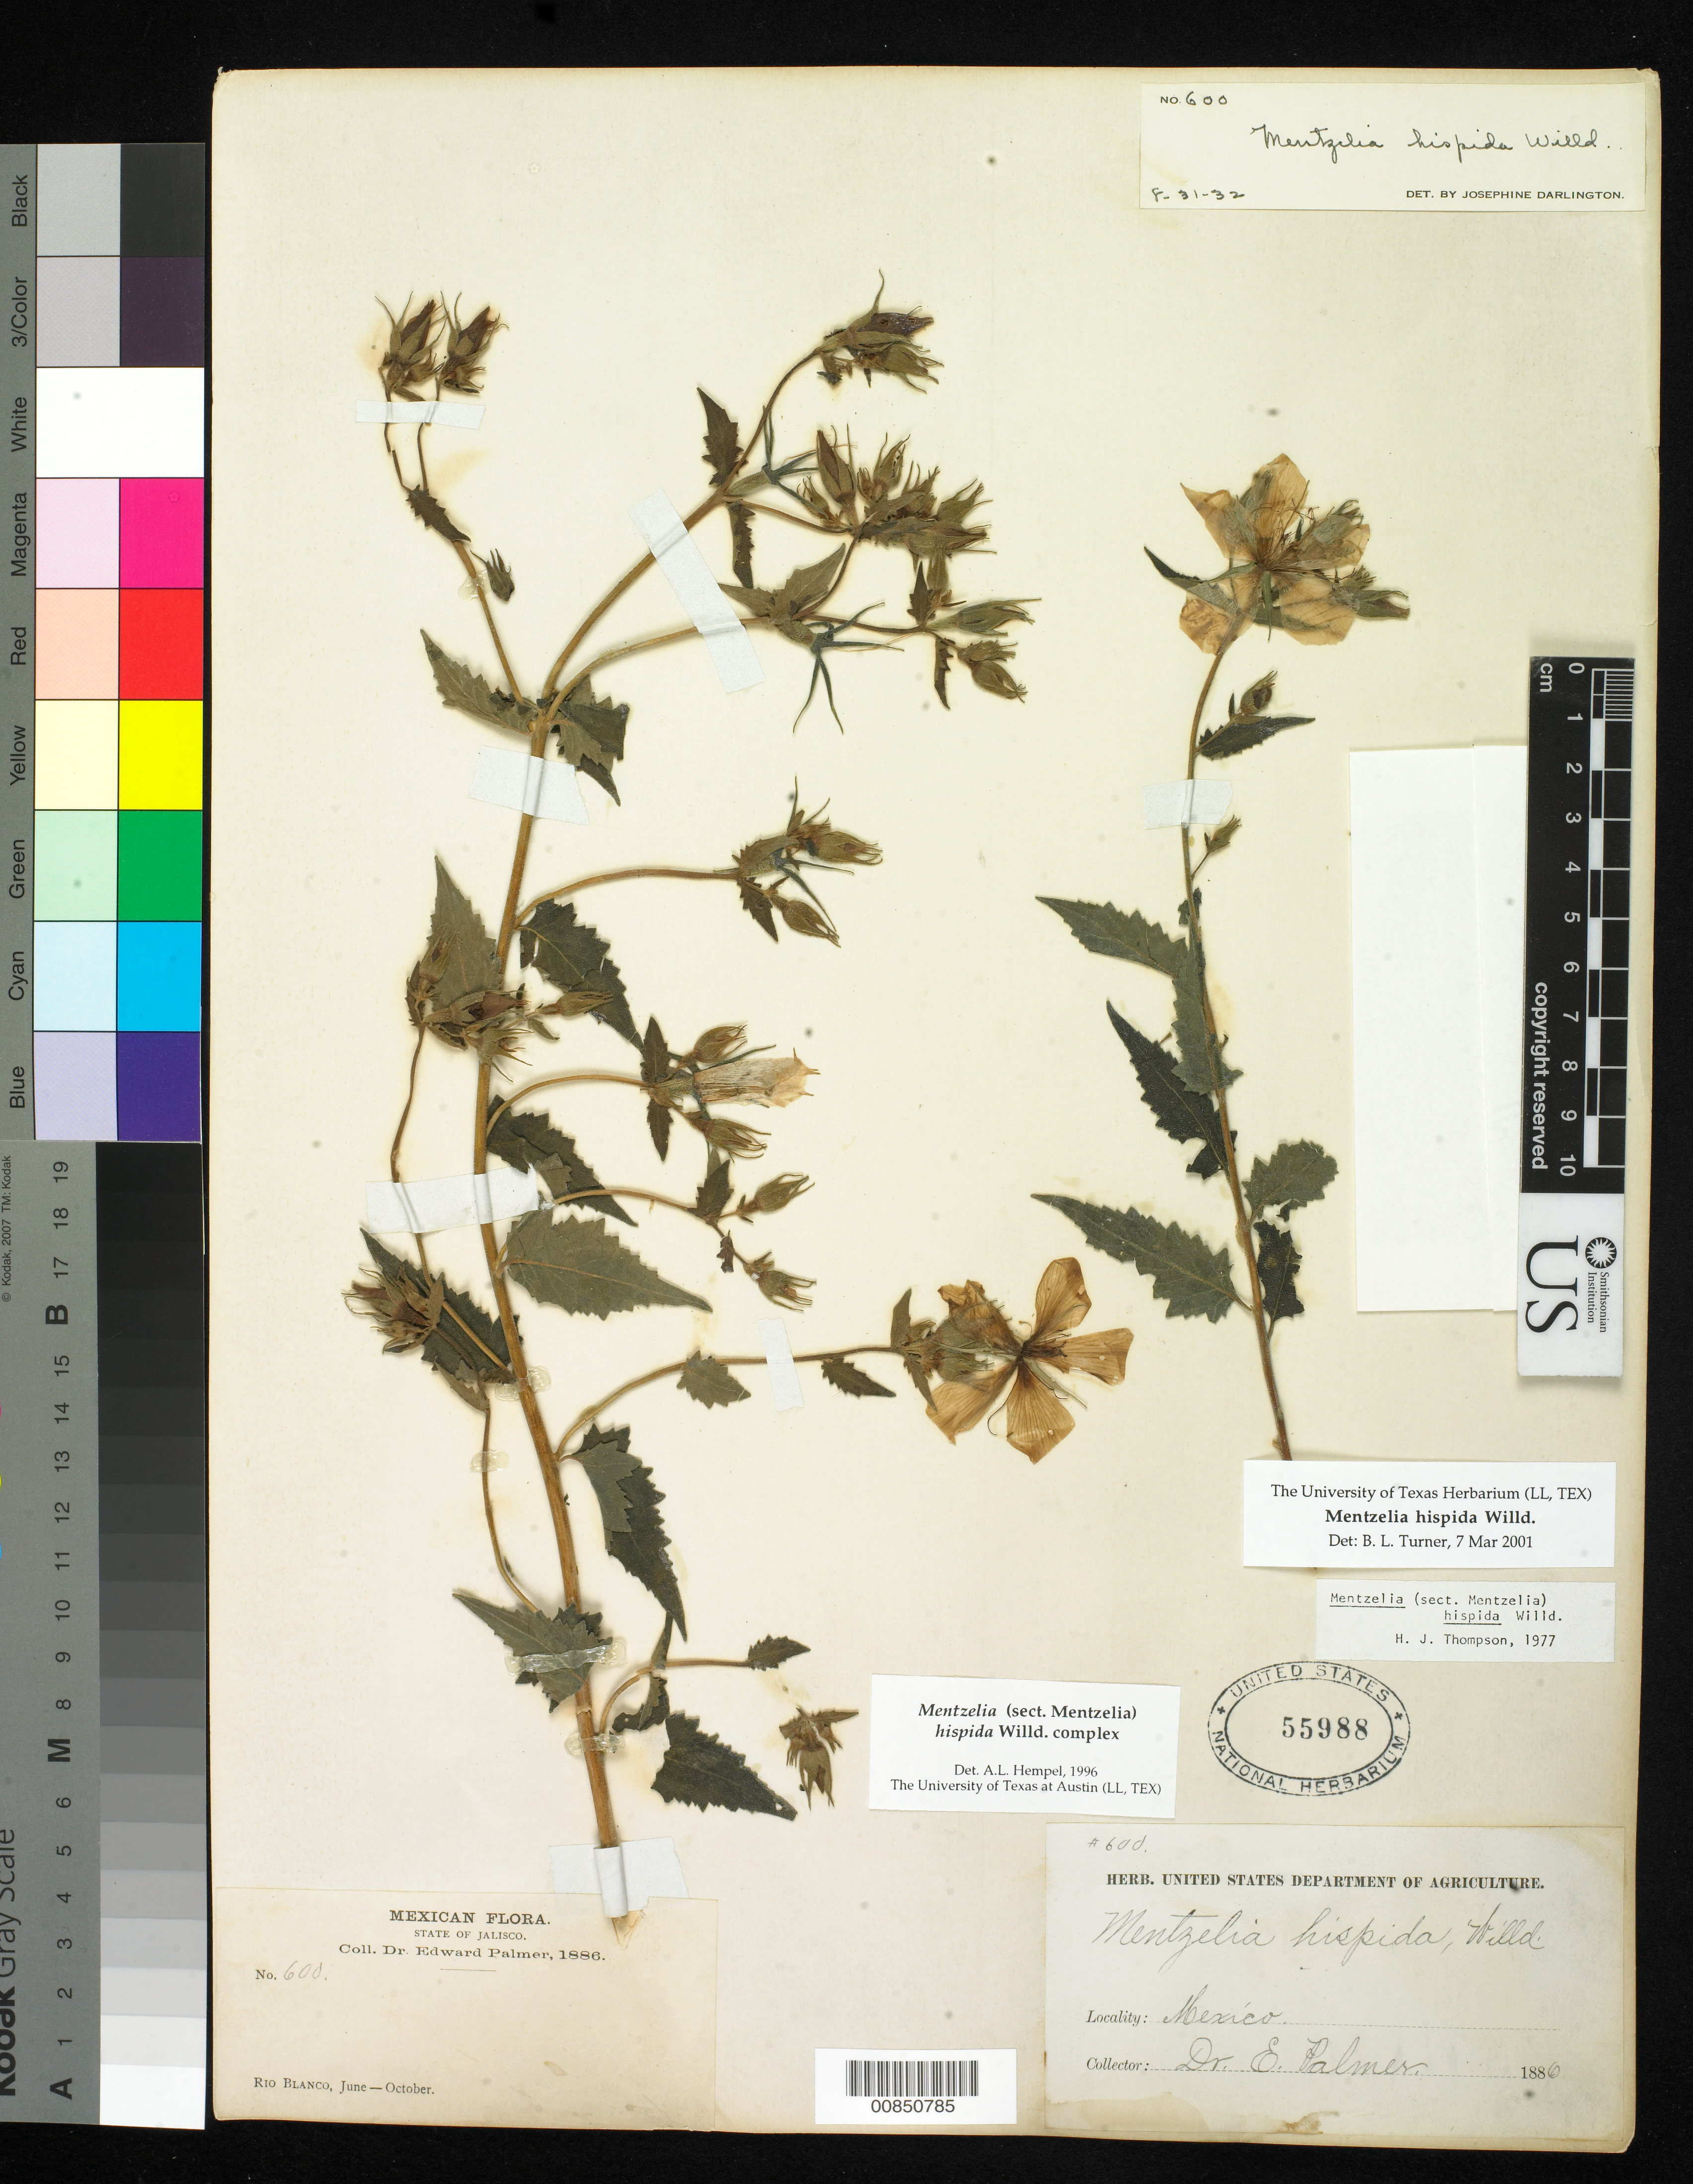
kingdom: Plantae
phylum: Tracheophyta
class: Magnoliopsida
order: Cornales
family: Loasaceae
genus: Mentzelia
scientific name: Mentzelia hispida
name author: Willd.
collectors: E. Palmer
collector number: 600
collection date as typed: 1886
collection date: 1886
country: Mexico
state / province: Jalisco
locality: Río Blanco, Jalisco.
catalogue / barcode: US 55988